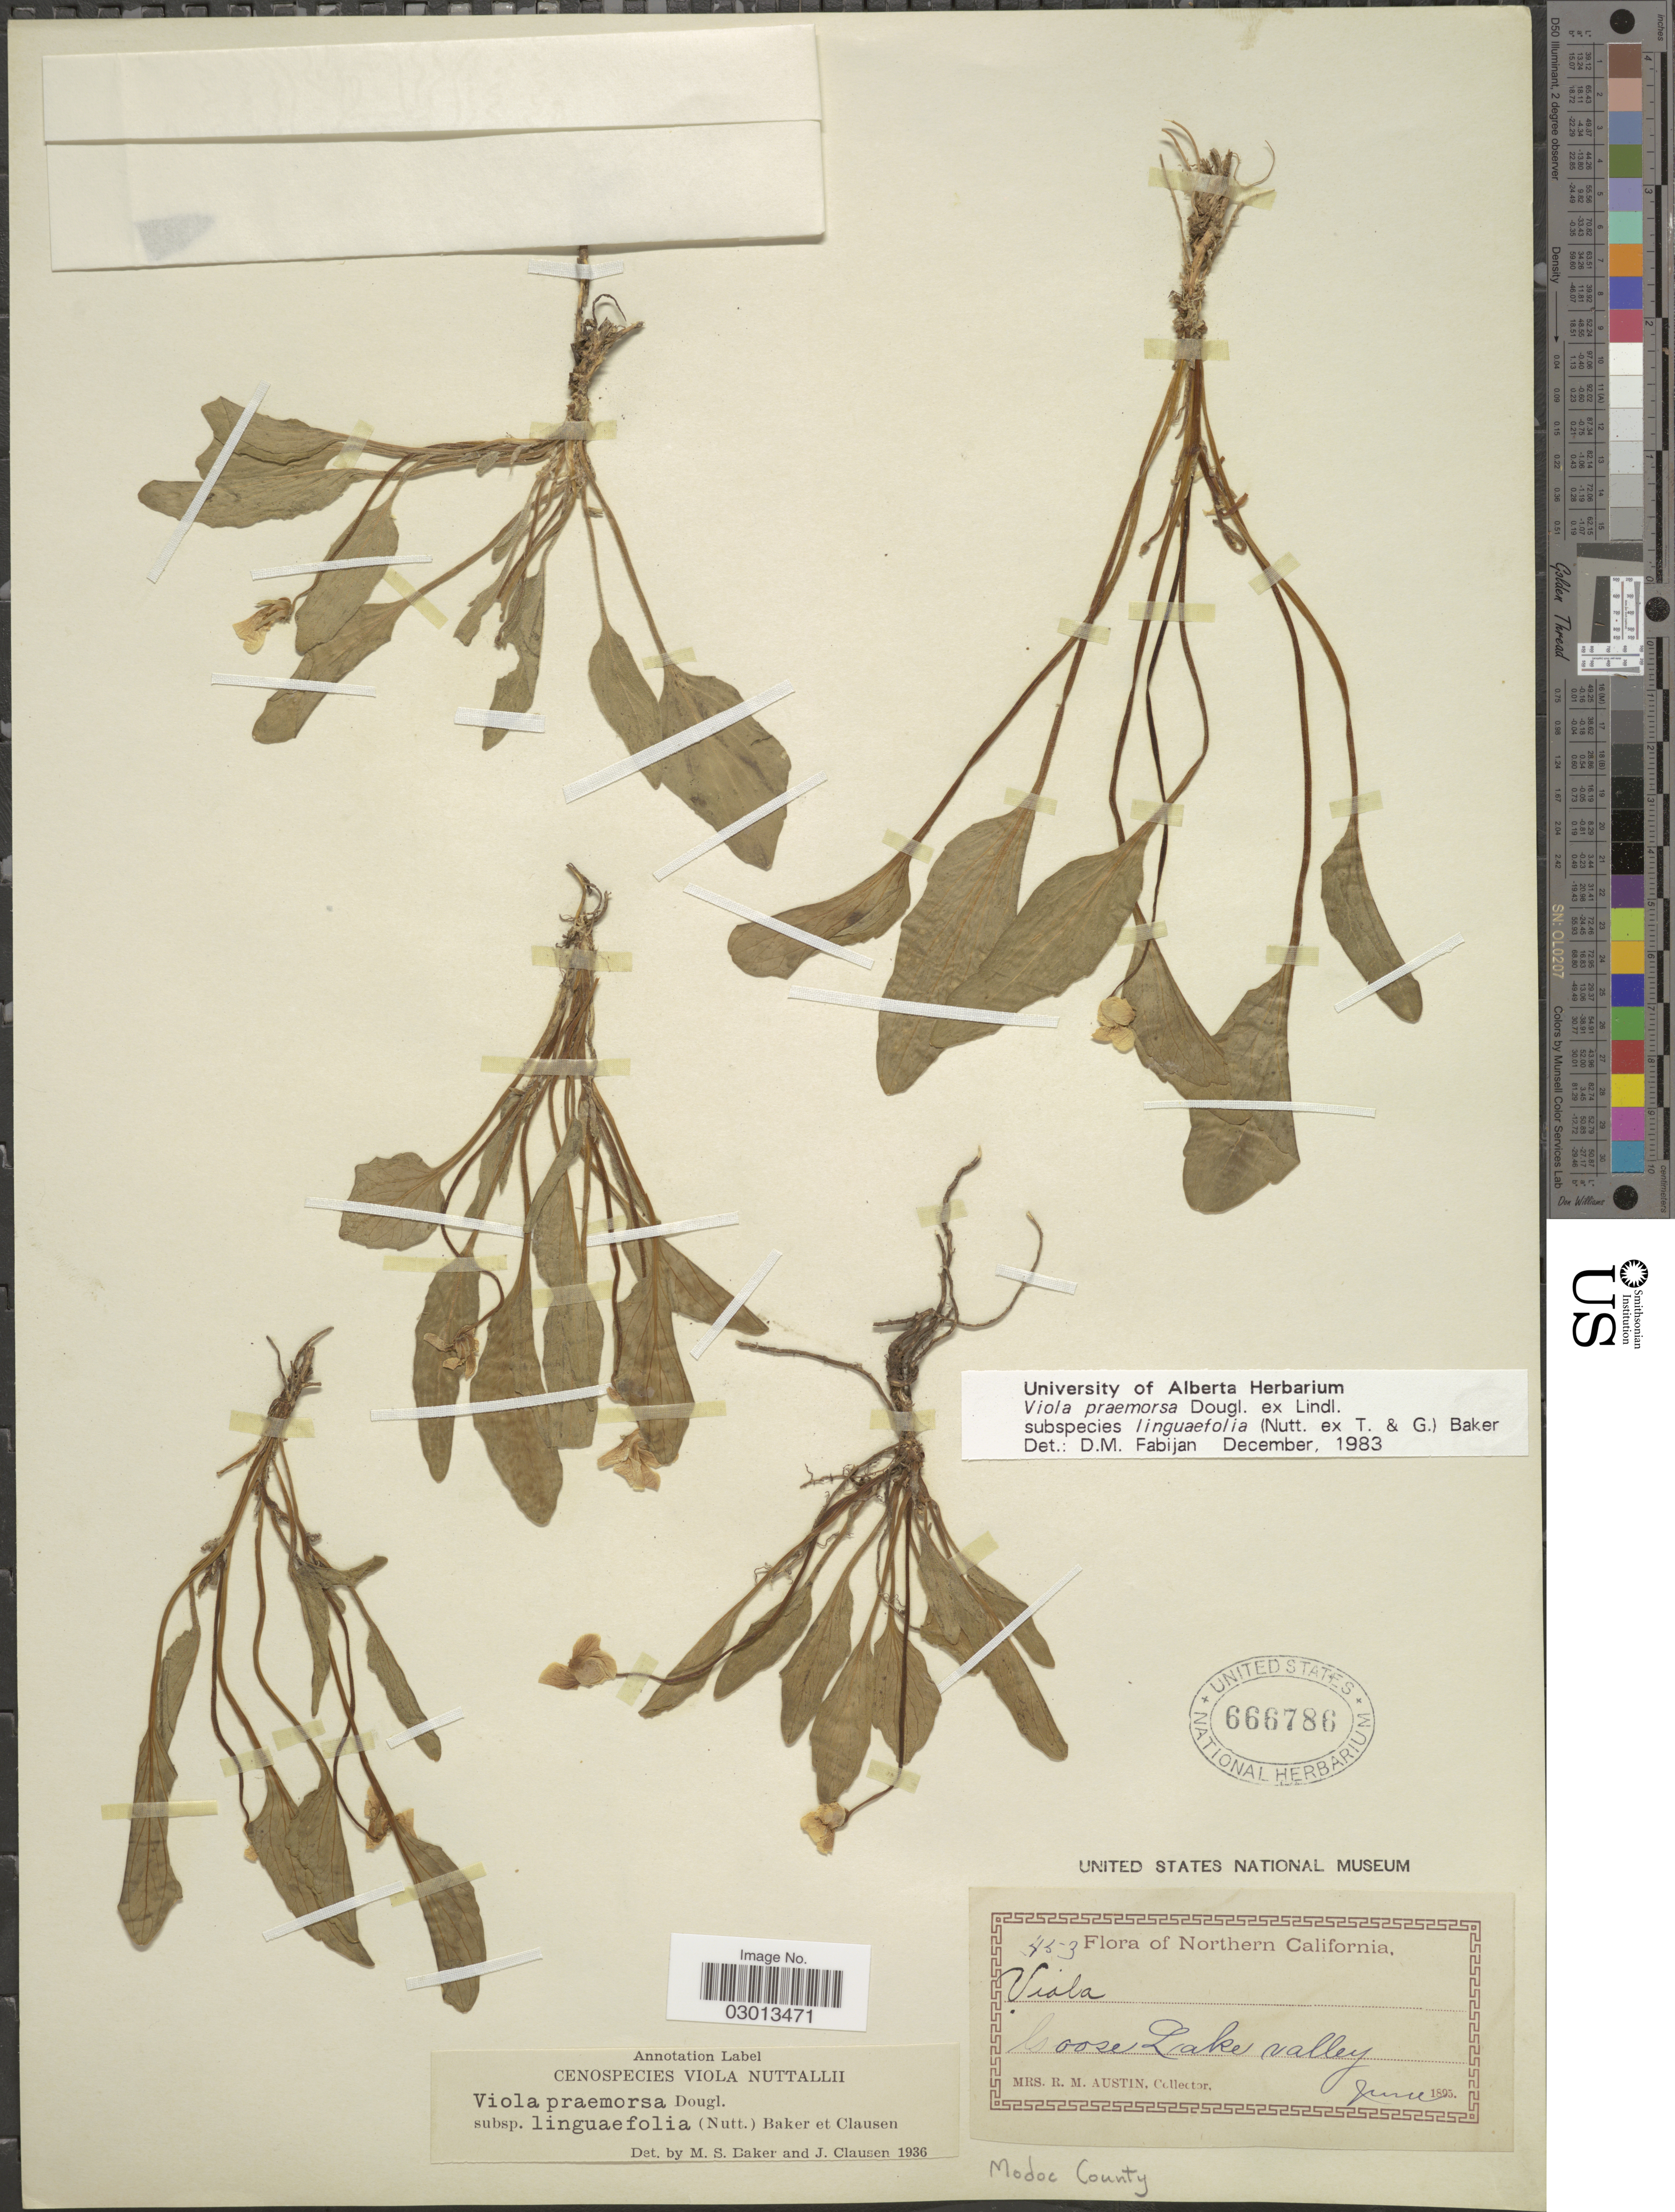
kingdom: Plantae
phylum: Tracheophyta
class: Magnoliopsida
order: Malpighiales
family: Violaceae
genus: Viola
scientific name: Viola praemorsa subsp. linguifolia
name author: (Nutt.) M.S. Baker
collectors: R. Austin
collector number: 453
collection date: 1895-06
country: United States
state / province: California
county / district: Modoc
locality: Northern California. Goose Lake valley. Modoc County.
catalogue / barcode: US 666786